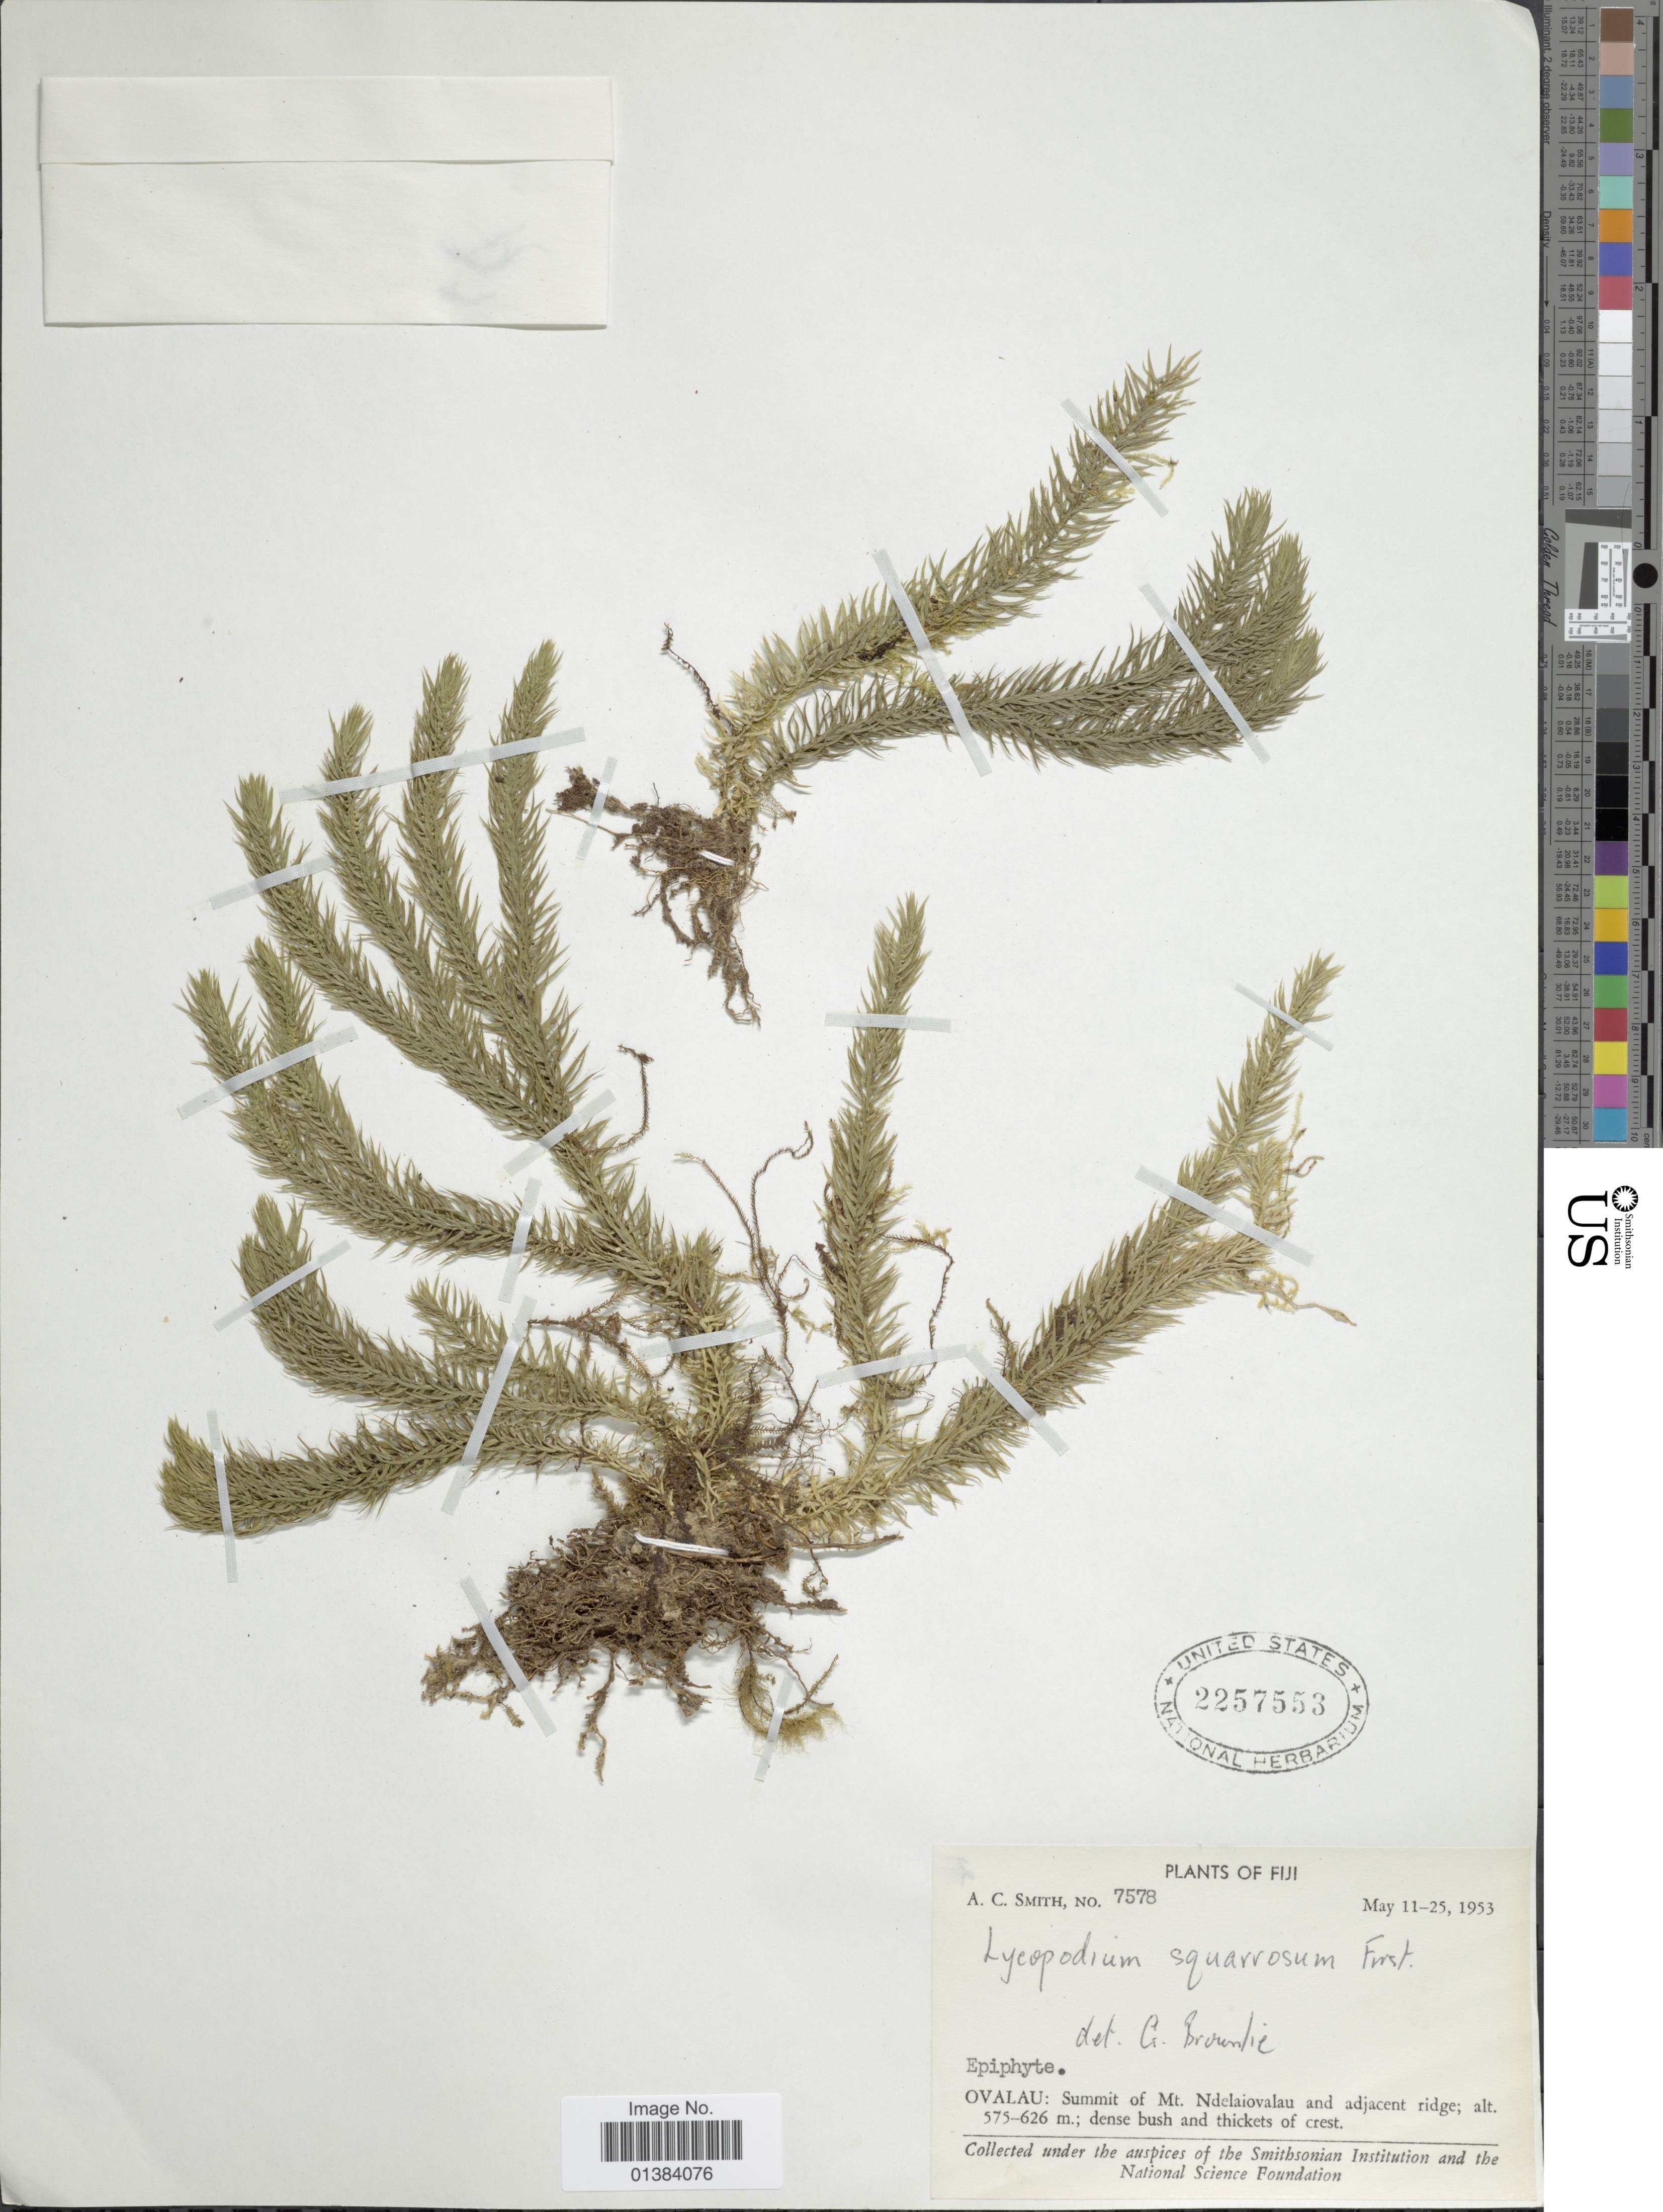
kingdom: Plantae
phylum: Tracheophyta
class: Lycopodiopsida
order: Lycopodiales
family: Lycopodiaceae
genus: Phlegmariurus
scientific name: Phlegmariurus squarrosus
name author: (G. Forst.) Á. Löve & D. Löve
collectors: A. C. Smith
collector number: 7578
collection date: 1953-05-11/1953-05-25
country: Fiji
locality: Ovalau: Summit of Mt. Ndelaiovalau and adjacent ridge.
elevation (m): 575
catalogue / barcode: US 2257553